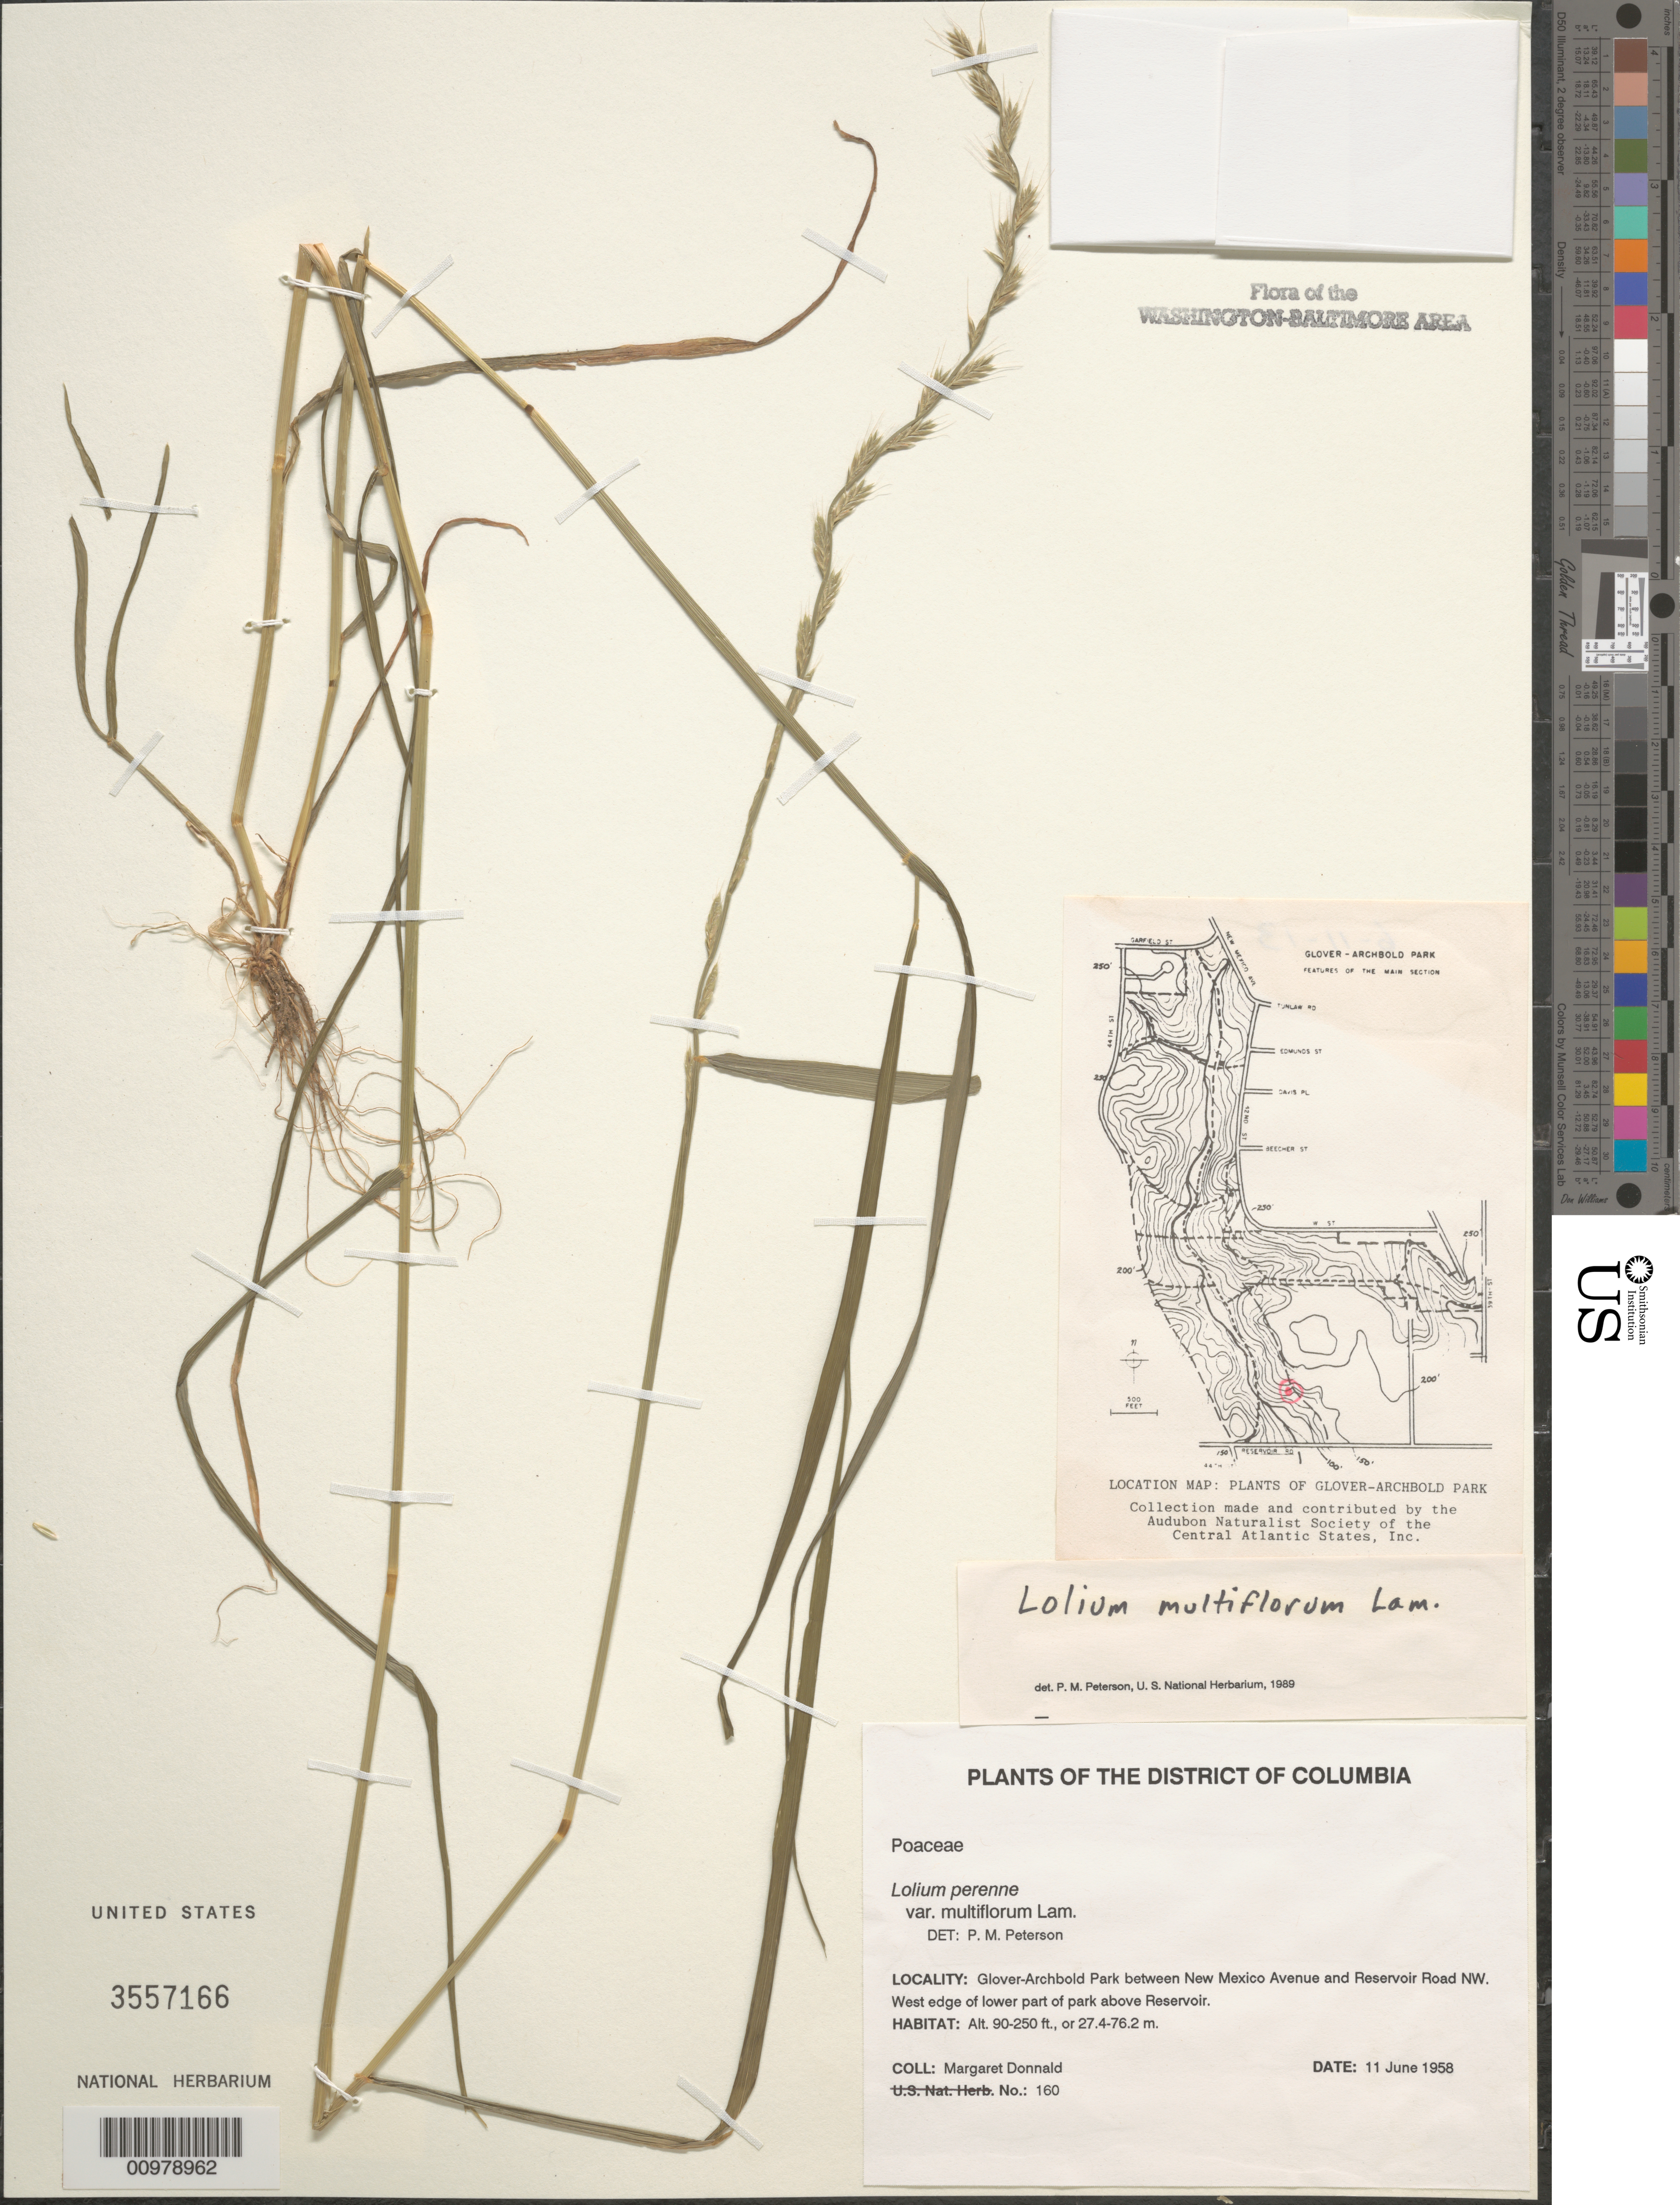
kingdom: Plantae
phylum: Tracheophyta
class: Liliopsida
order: Poales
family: Poaceae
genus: Lolium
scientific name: Lolium perenne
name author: L.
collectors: M. Donnald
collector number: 160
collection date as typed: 11 Jun 1958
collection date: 1958-06-11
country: United States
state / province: District of Columbia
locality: Glover-Archbold Park between New Mexico Avenue and Reservoir Road NW. West edge of lower part of park above Reservoir.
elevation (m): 27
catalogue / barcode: US 3557166